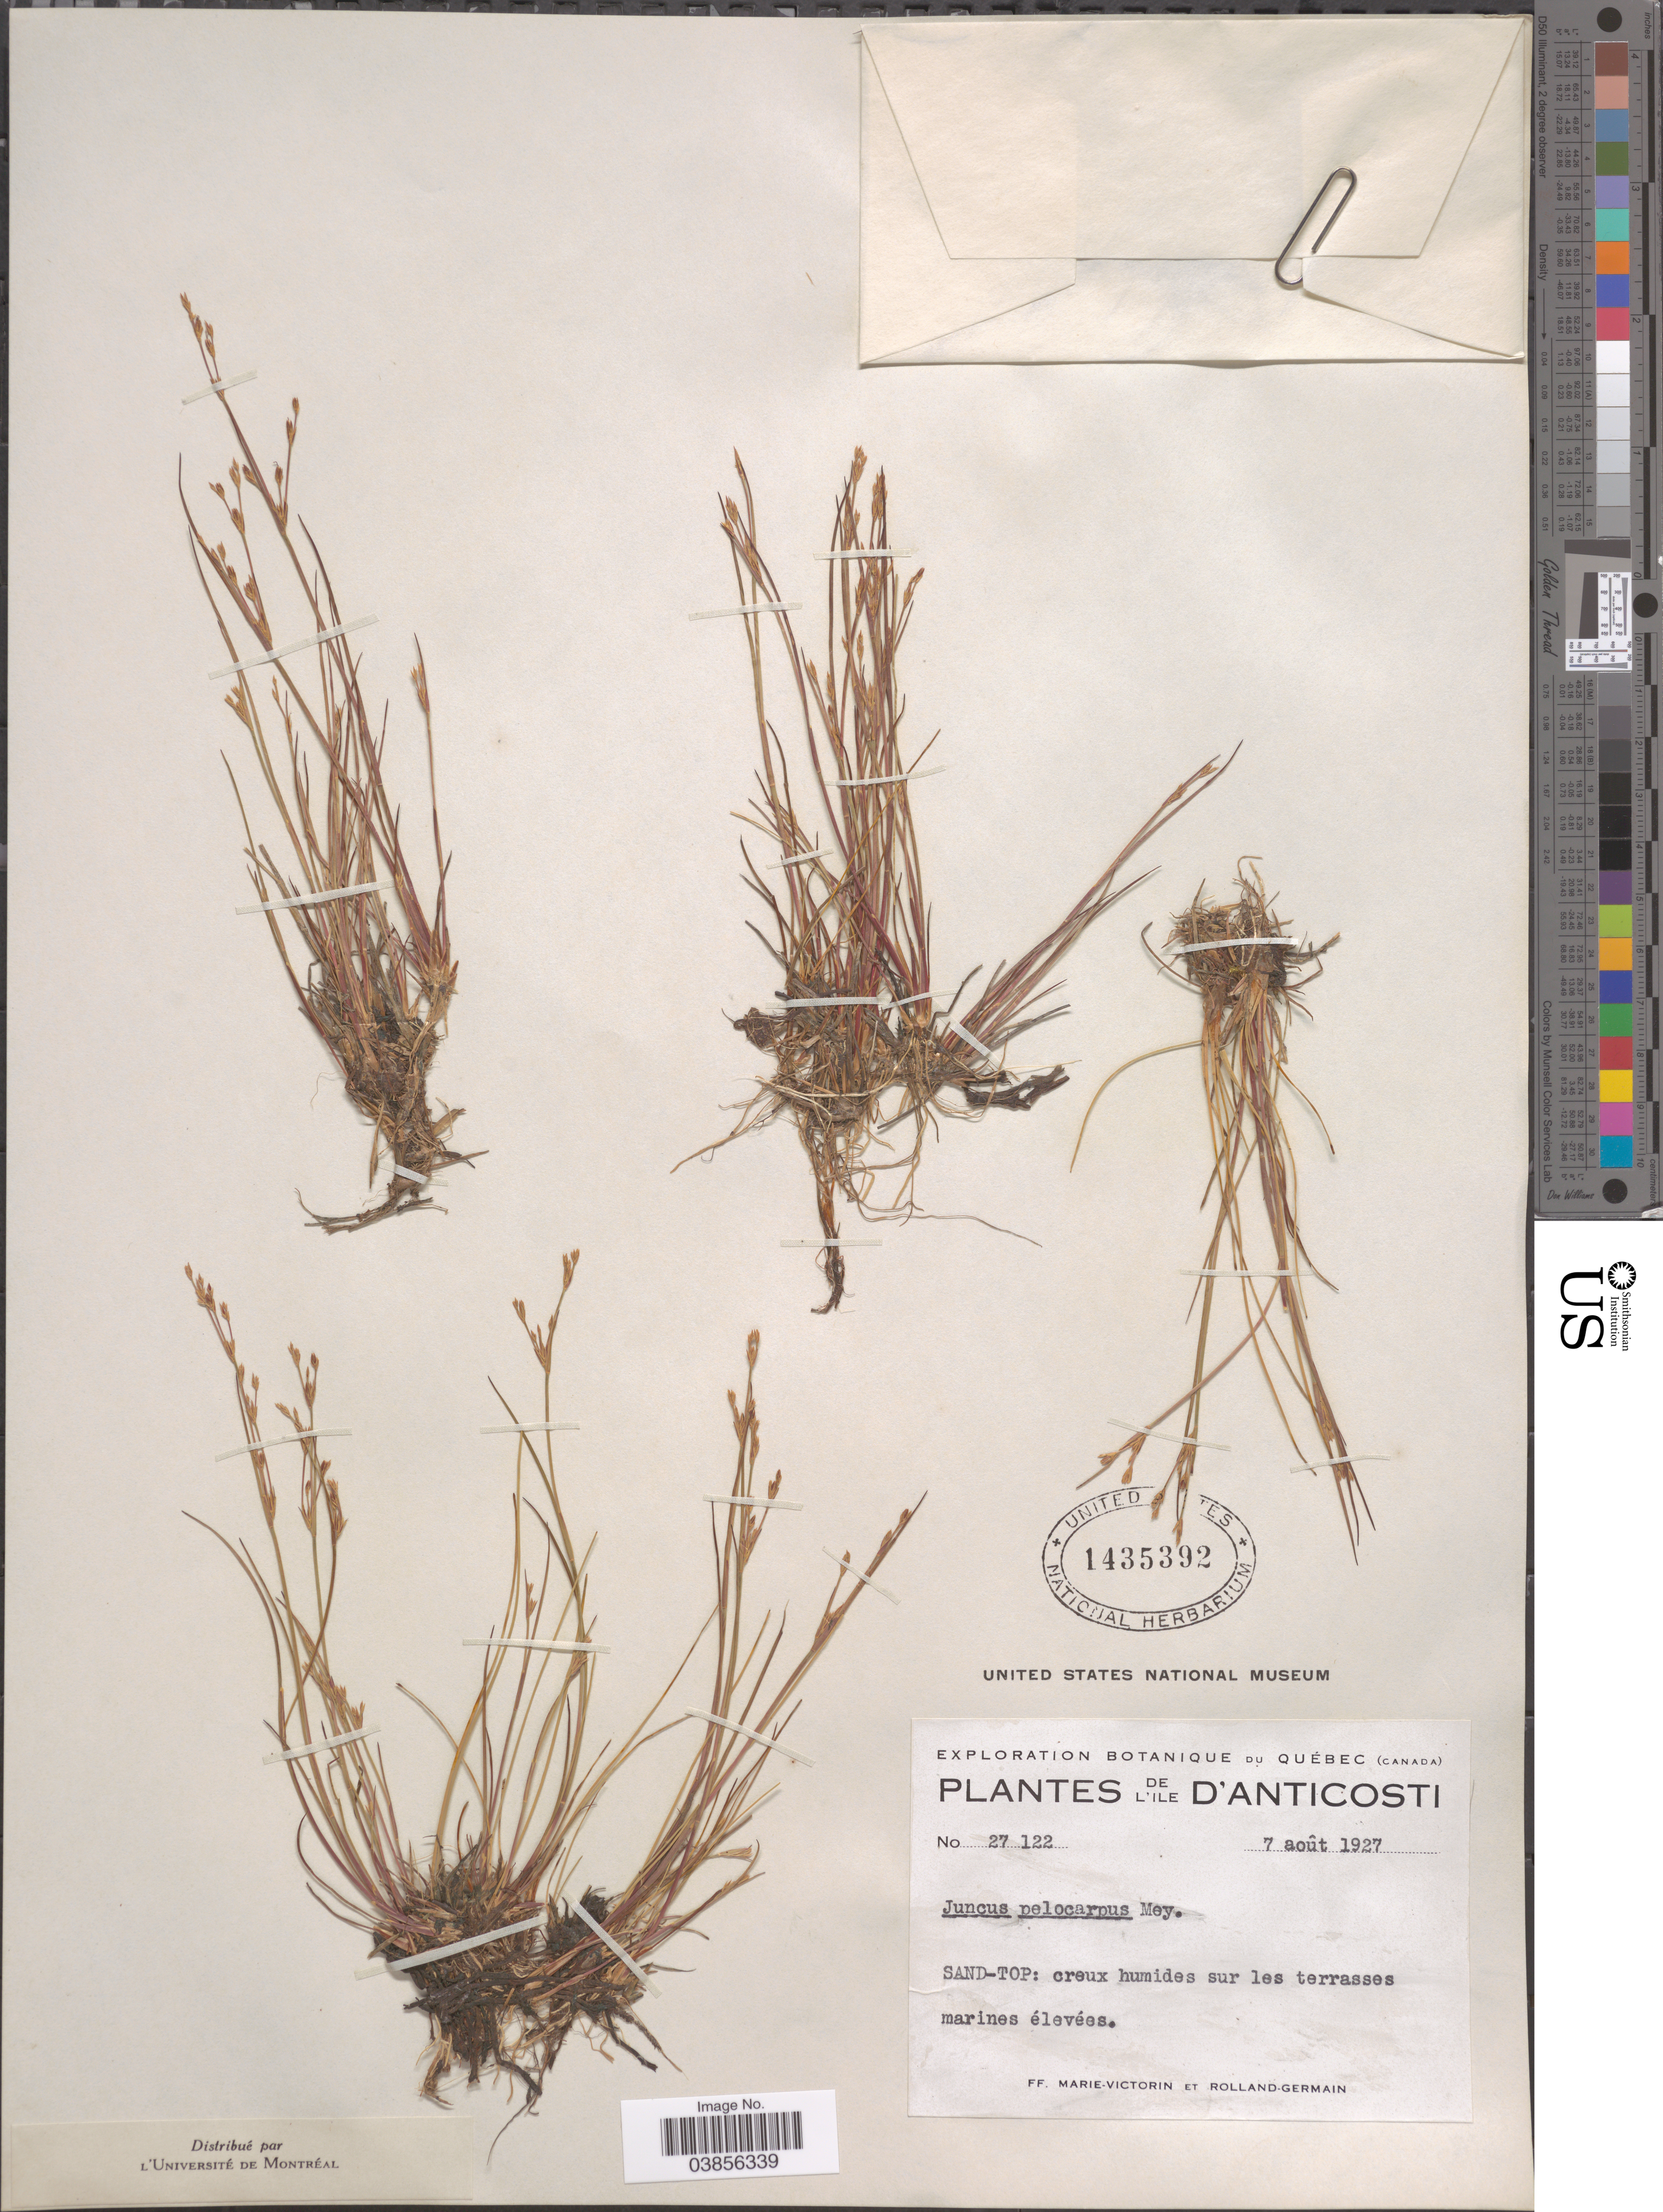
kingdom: Plantae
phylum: Tracheophyta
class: Liliopsida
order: Poales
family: Juncaceae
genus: Juncus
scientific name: Juncus pelocarpus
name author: E. Mey.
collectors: F. Marie-Victorin & Rolland-Germain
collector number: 27122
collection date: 1927-08-07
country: Canada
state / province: Quebec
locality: L'Ile D'Anticosti. Sand-Top.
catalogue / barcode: US 1435392